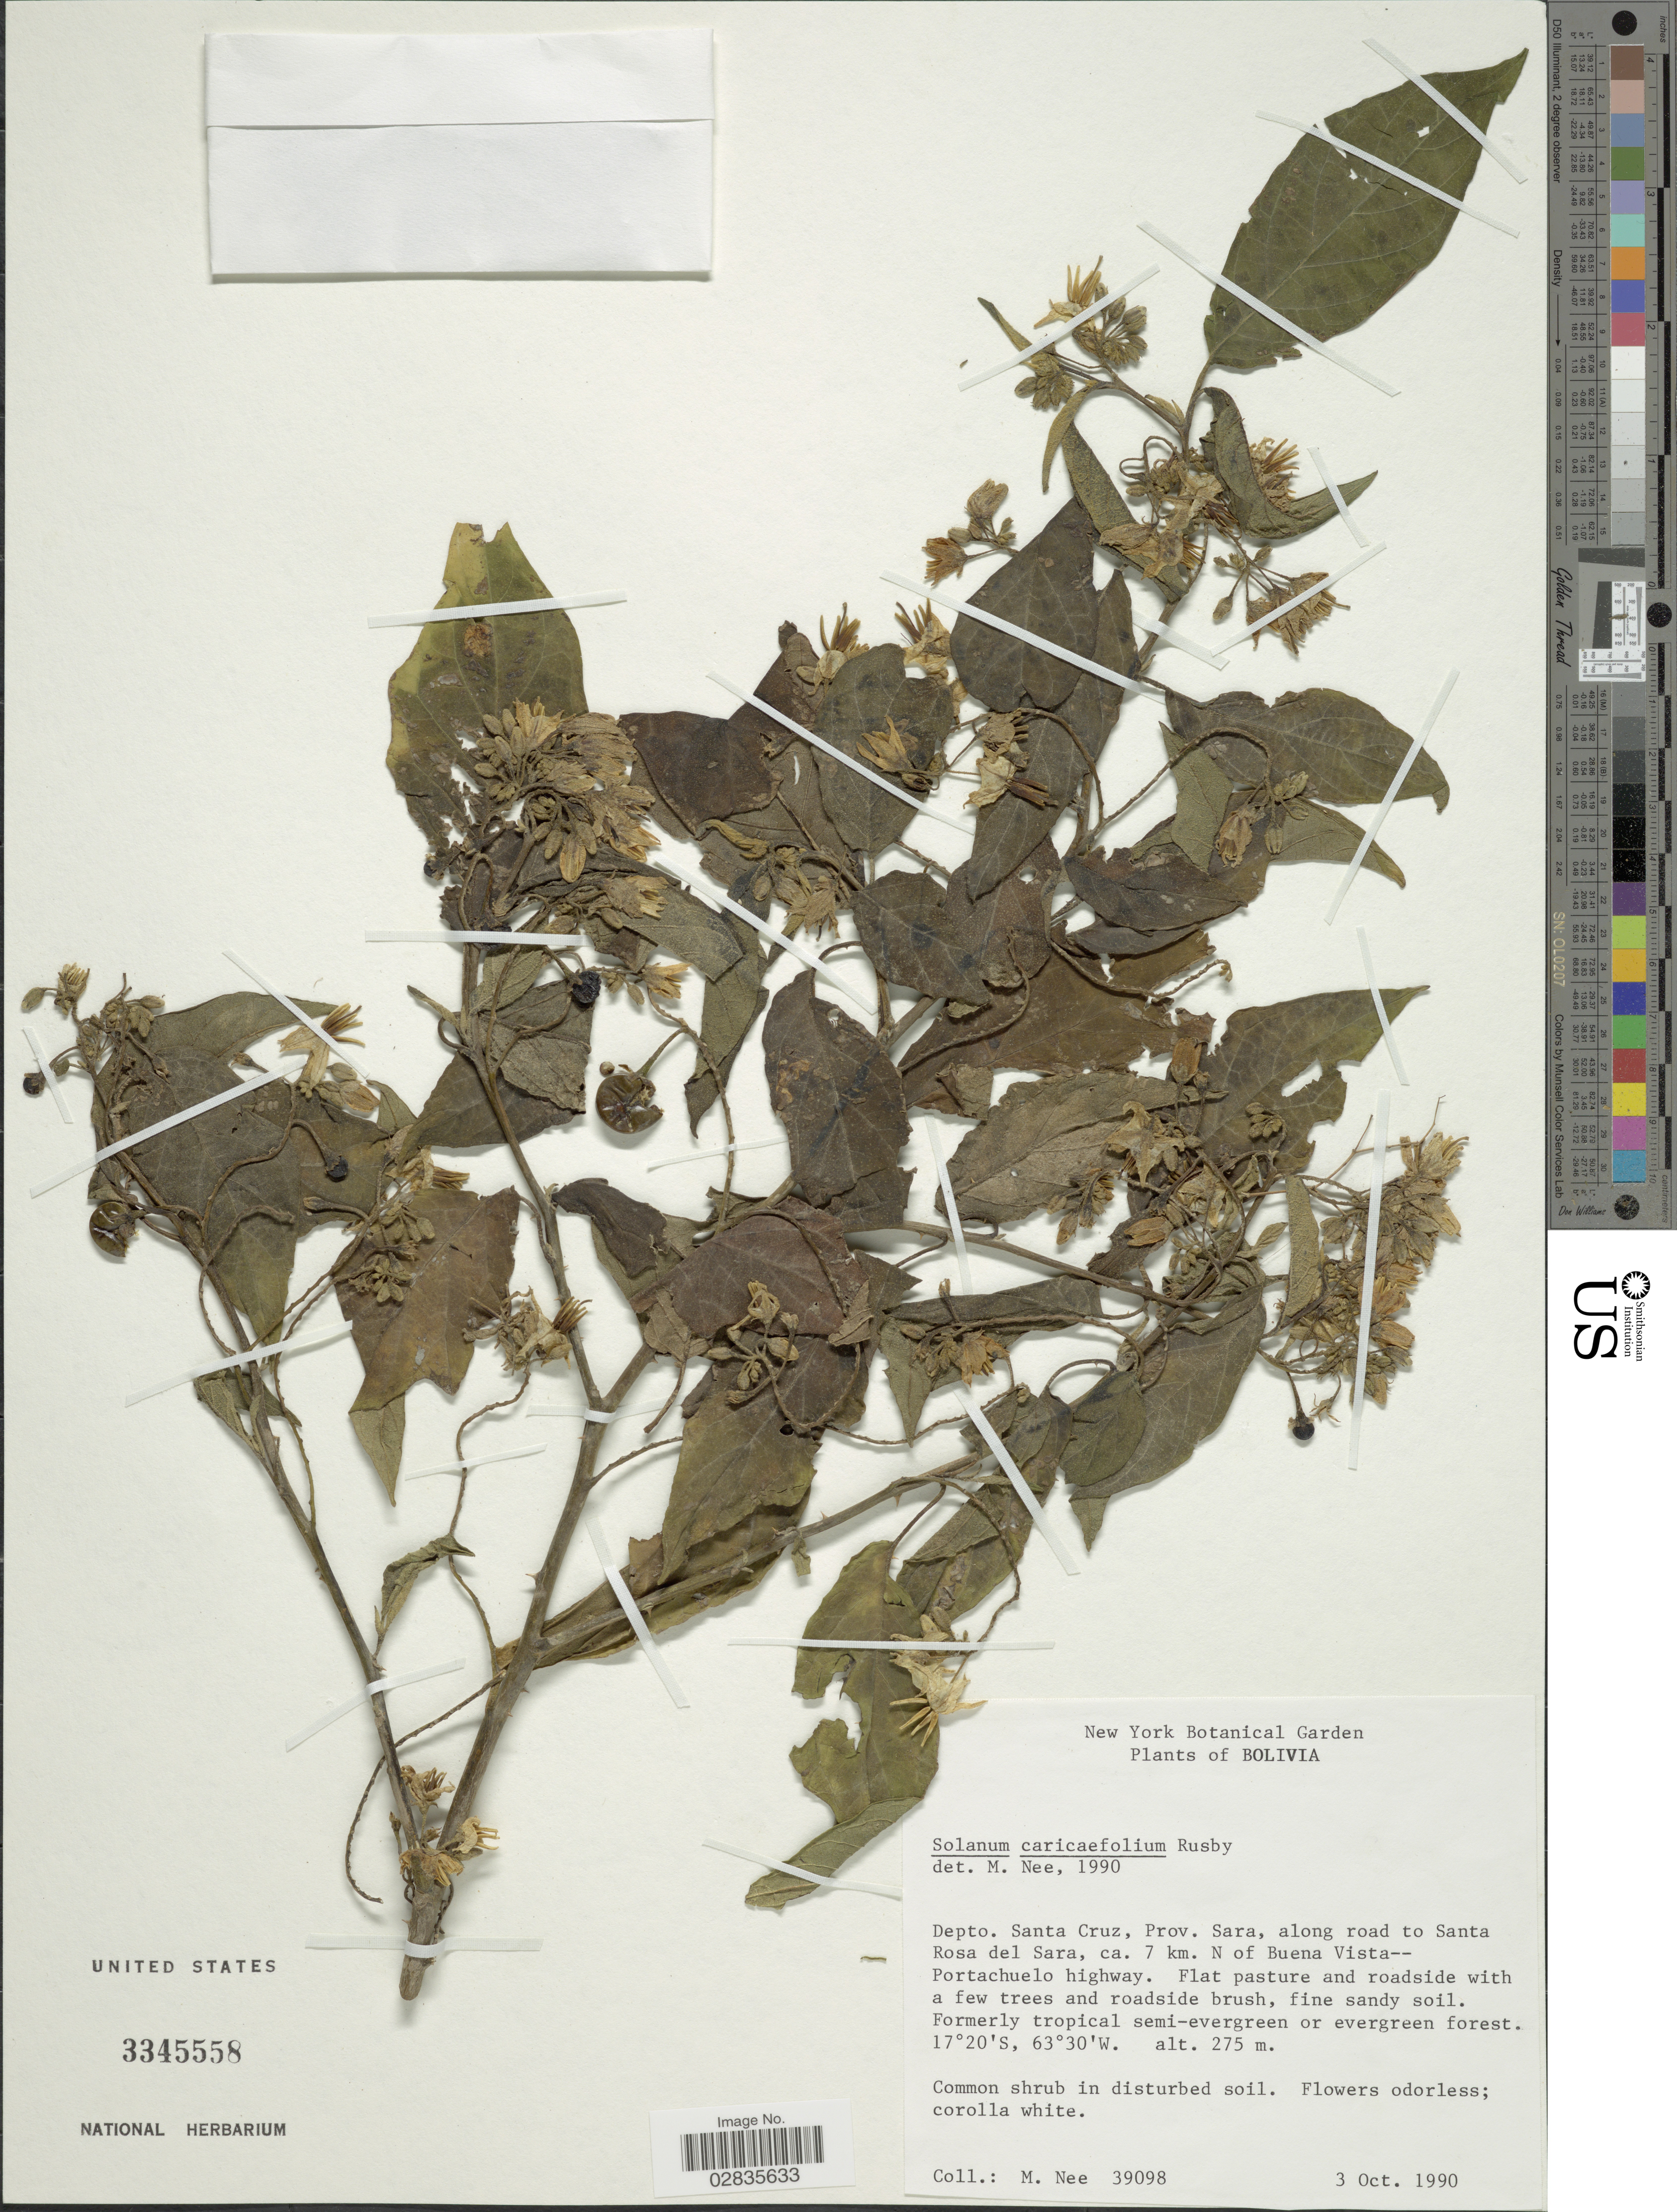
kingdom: Plantae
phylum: Tracheophyta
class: Magnoliopsida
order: Solanales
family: Solanaceae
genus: Solanum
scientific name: Solanum caricaefolium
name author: Rusby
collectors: M. Nee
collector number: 39098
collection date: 1990-10-03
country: Bolivia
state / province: Santa Cruz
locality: Depto. Santa Cruz, Prov. Sara, along road to Santa Rosa del Sara, ca. 7 km. N of Buena Vista--Portachuelo highway.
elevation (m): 275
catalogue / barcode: US 3345558